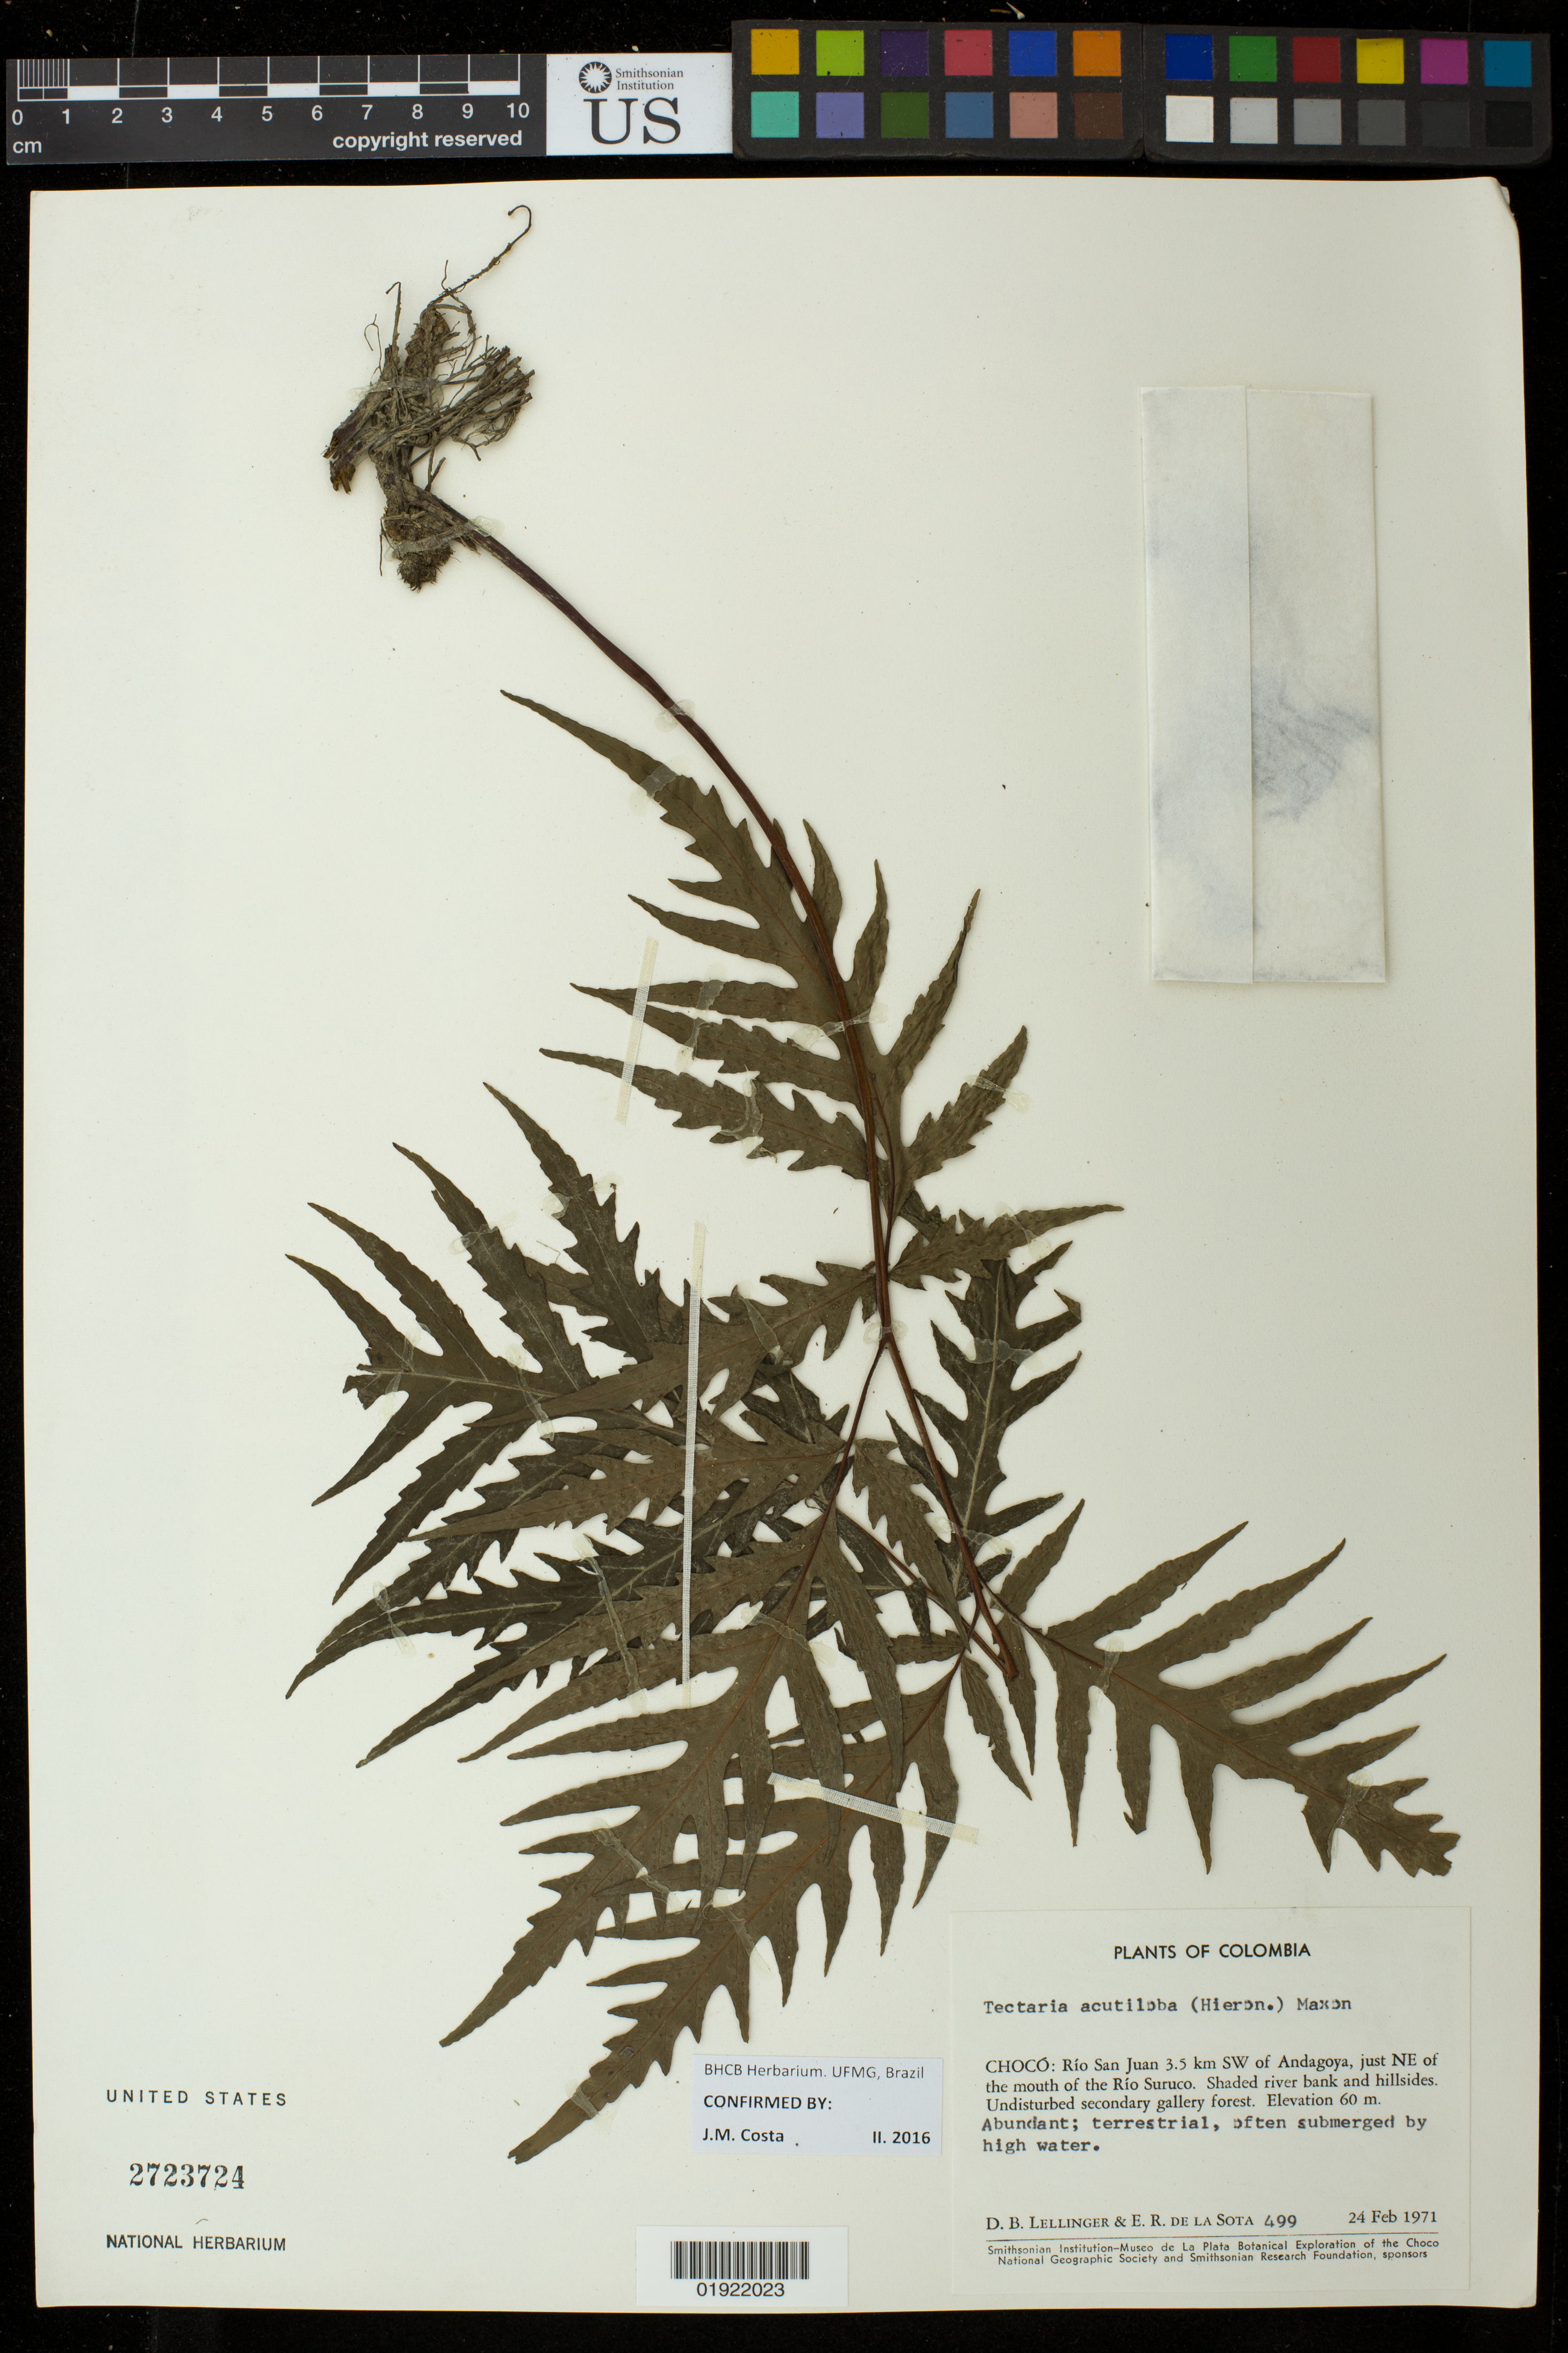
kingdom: Plantae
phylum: Tracheophyta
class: Polypodiopsida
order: Polypodiales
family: Tectariaceae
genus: Tectaria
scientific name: Tectaria acutiloba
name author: (Hieron.) Maxon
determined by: Costa, J. M.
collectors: D. B. Lellinger & E. R. de la Sota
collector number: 499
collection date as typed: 24 Feb 1971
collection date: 1971-02-24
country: Colombia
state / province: Choco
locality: Rio San Juan 2.5 km SW of Andagoya, just NE of the mouth of the Rio Suruco.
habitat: terrestrial, often submerge by high water. shaded river bank and hillsides. undisturbed secondary gallery forest.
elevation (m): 60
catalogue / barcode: US 2723724